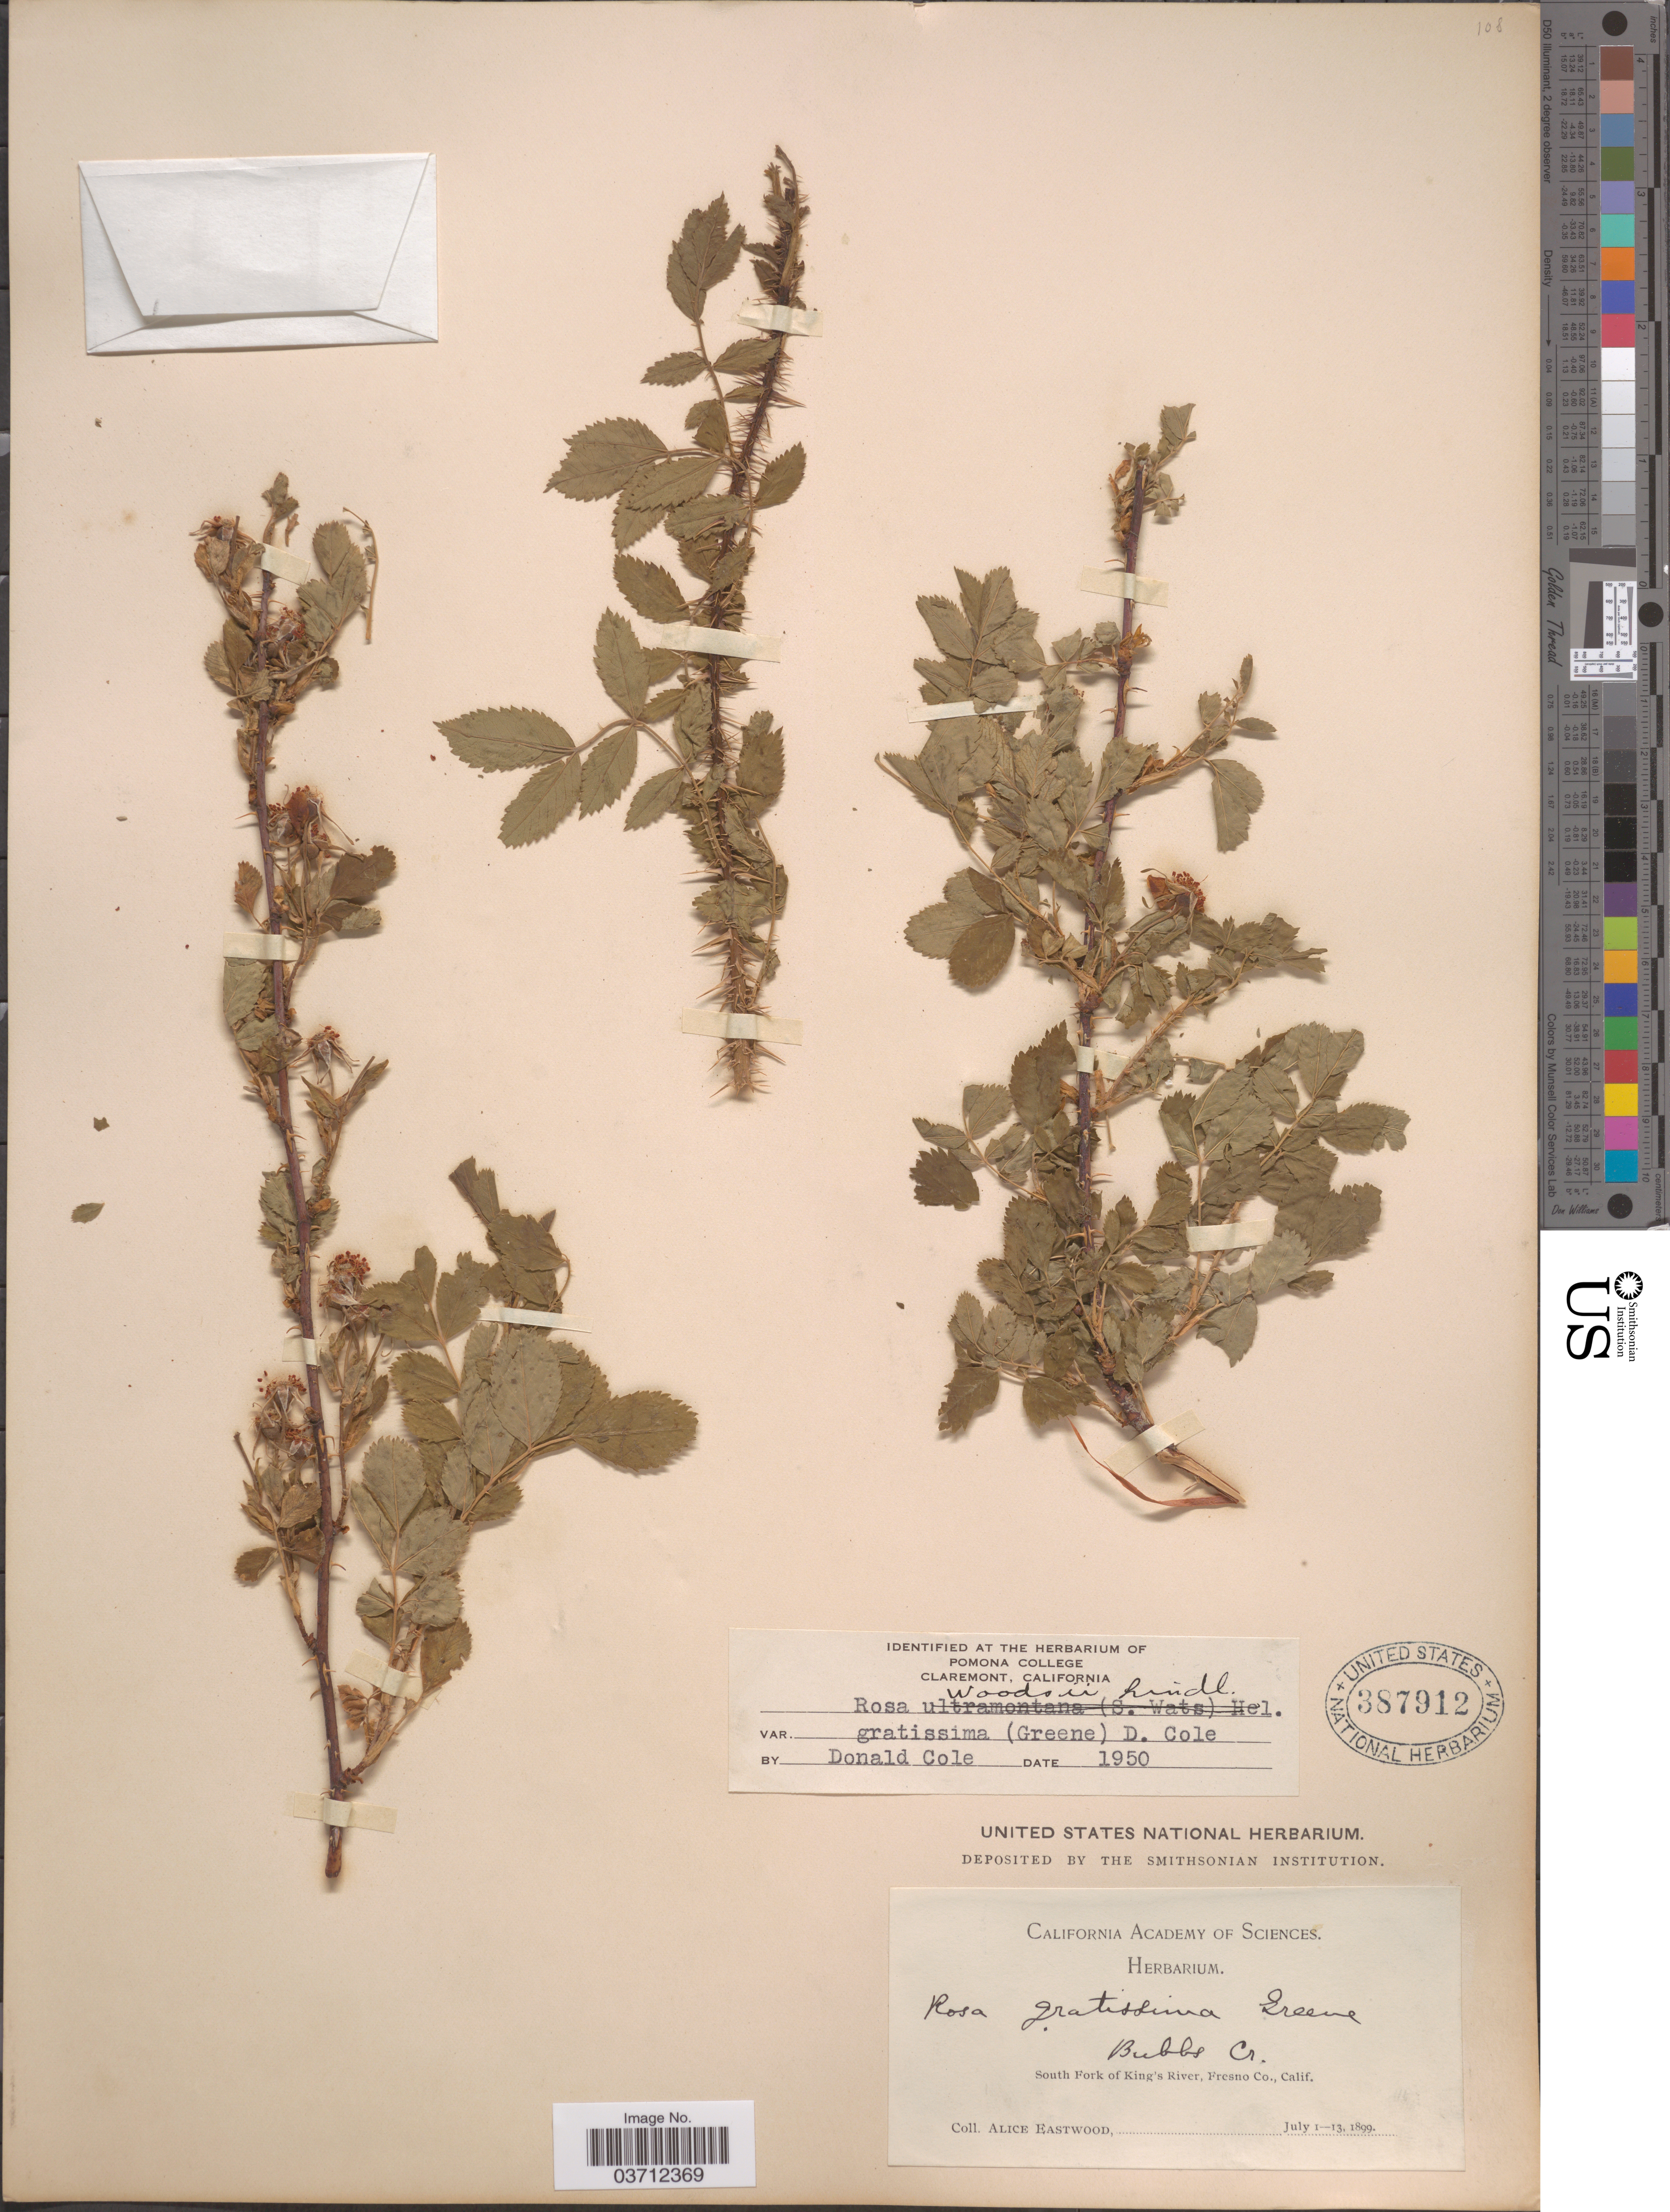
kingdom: Plantae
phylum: Tracheophyta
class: Magnoliopsida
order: Rosales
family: Rosaceae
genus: Rosa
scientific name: Rosa woodsii var. gratissima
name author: (Greene) D. Cole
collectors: A. Eastwood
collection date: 1899-07-01/1899-07-13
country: United States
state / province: California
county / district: Fresno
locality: Bubbs Cr. South Fork of King's River, Fresno Co.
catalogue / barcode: US 387912